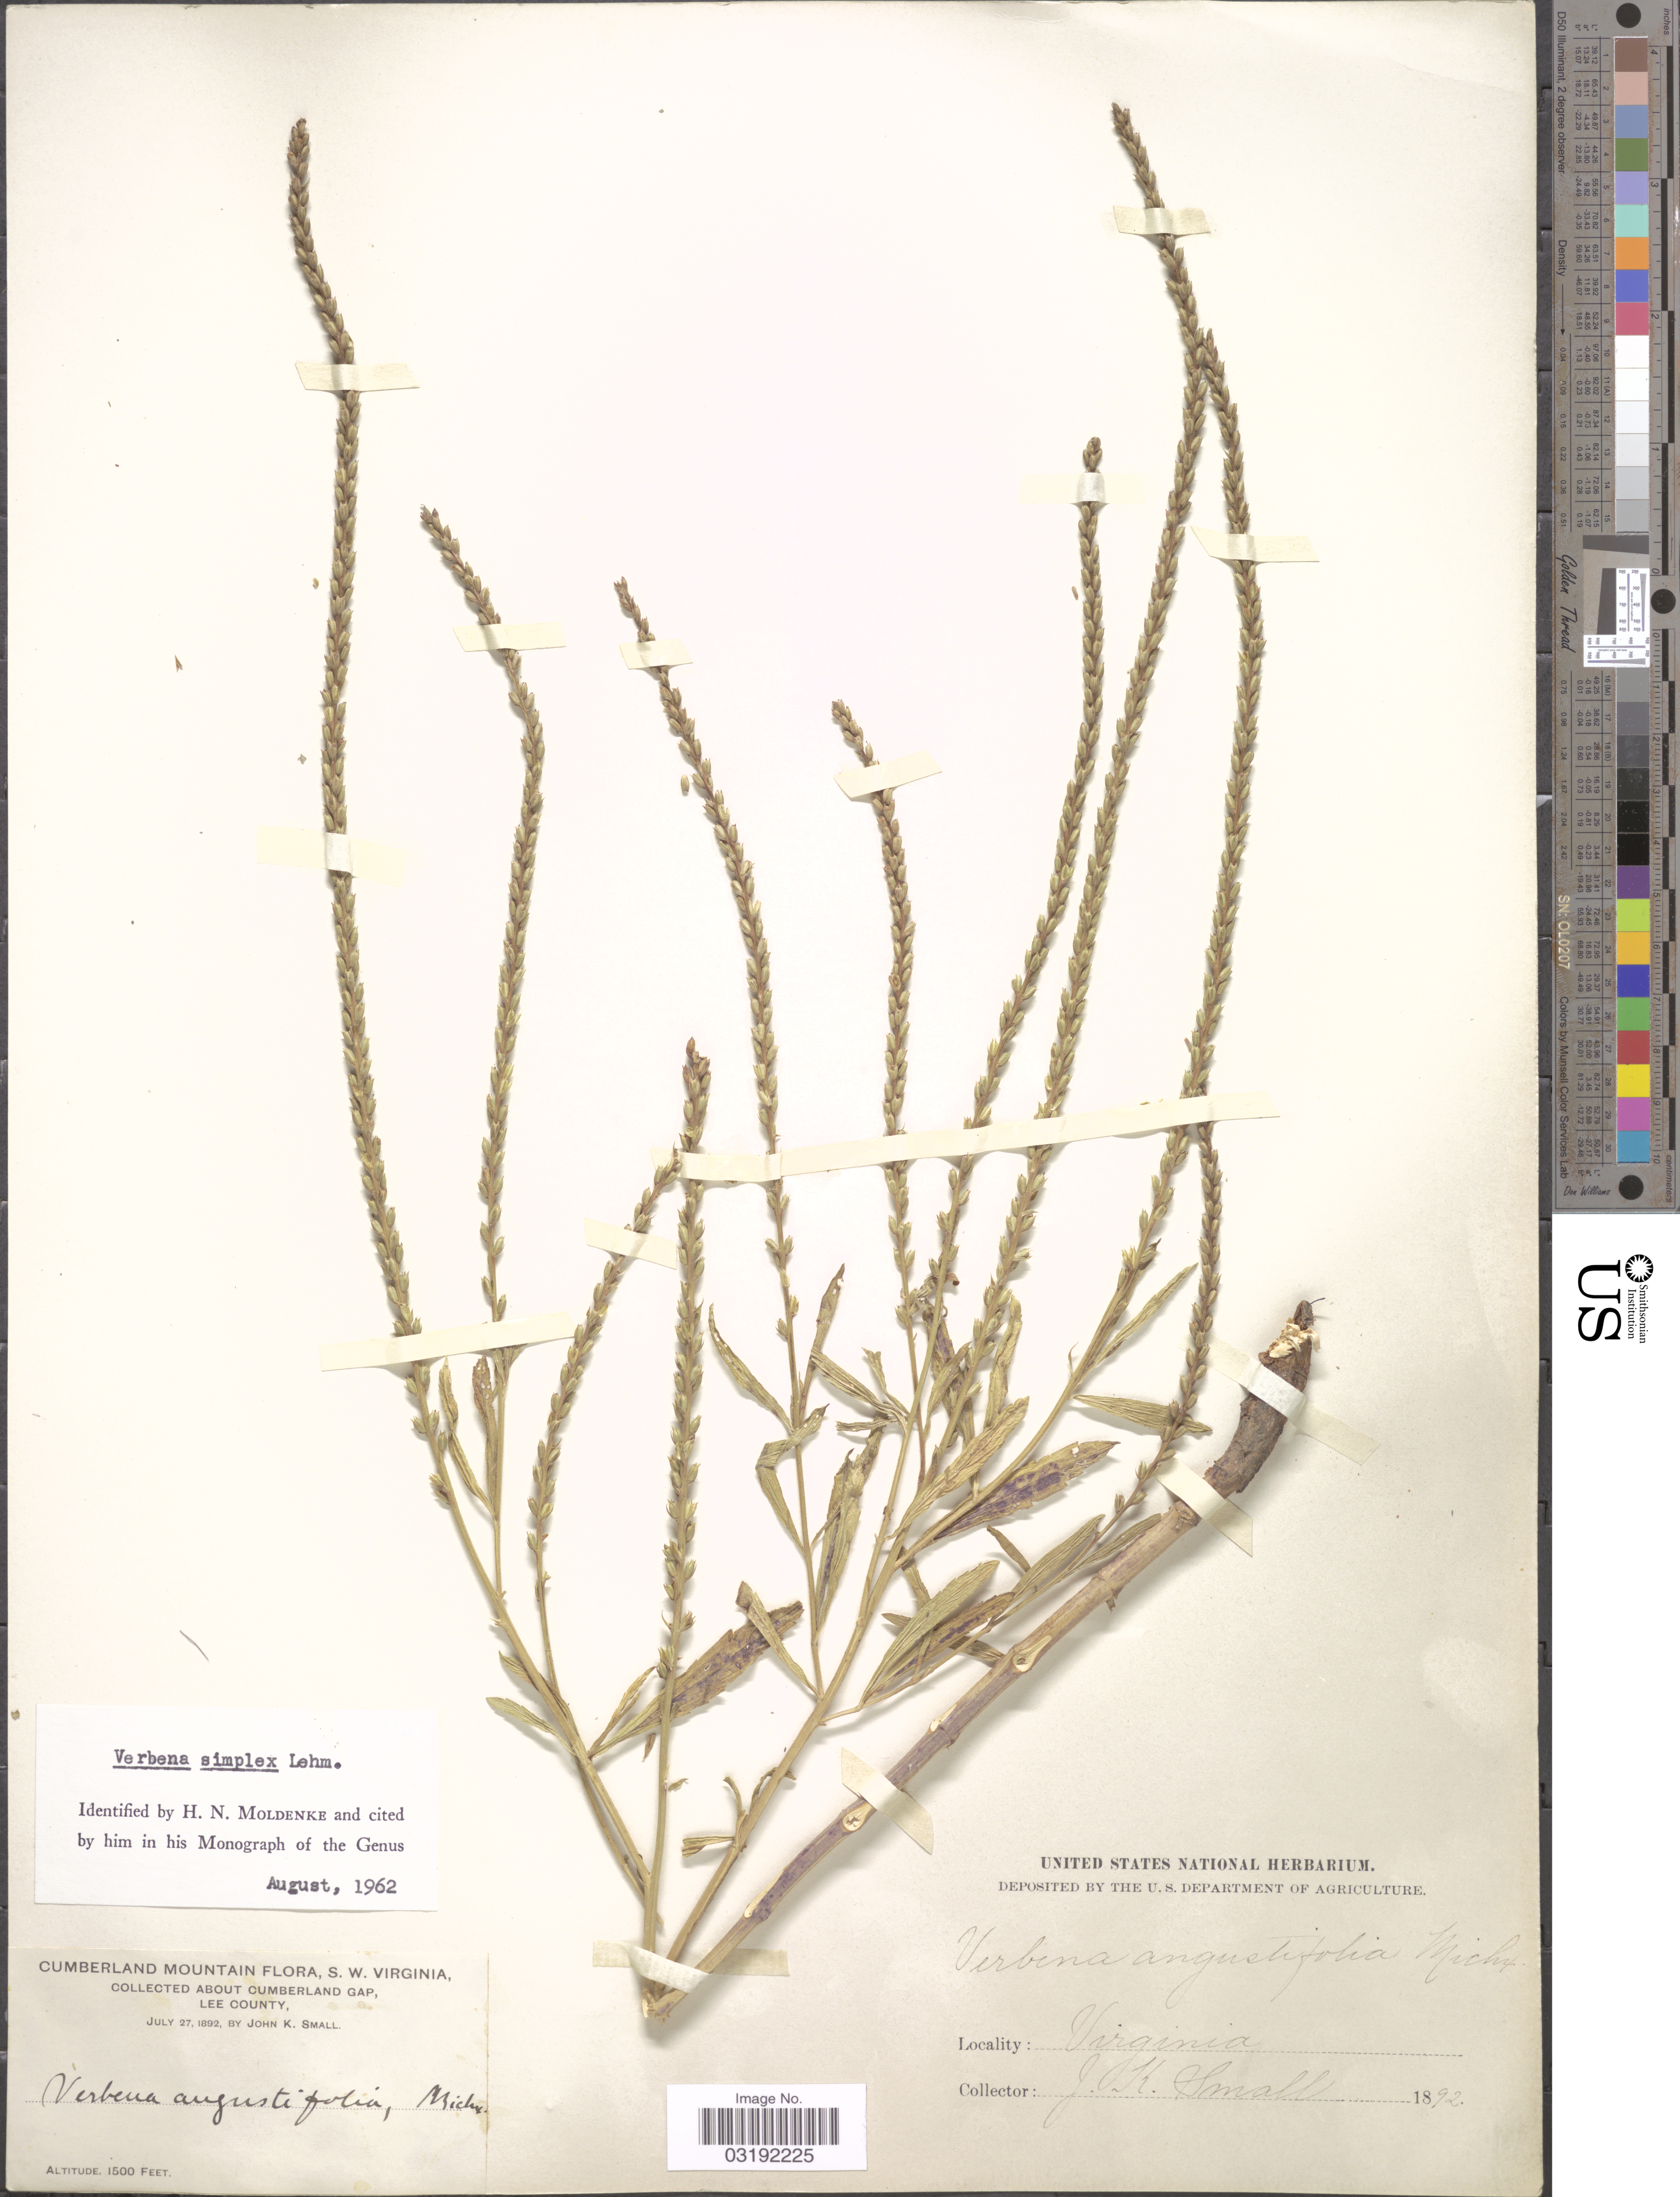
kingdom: Plantae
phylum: Tracheophyta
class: Magnoliopsida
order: Lamiales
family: Verbenaceae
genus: Verbena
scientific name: Verbena simplex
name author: F. Lehm.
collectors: J. K. Small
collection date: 1892-07-27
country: United States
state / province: Virginia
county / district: Lee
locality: Cumberland Mountain, S.W. Virginia, About Cumberland Gap, Lee County.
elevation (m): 457